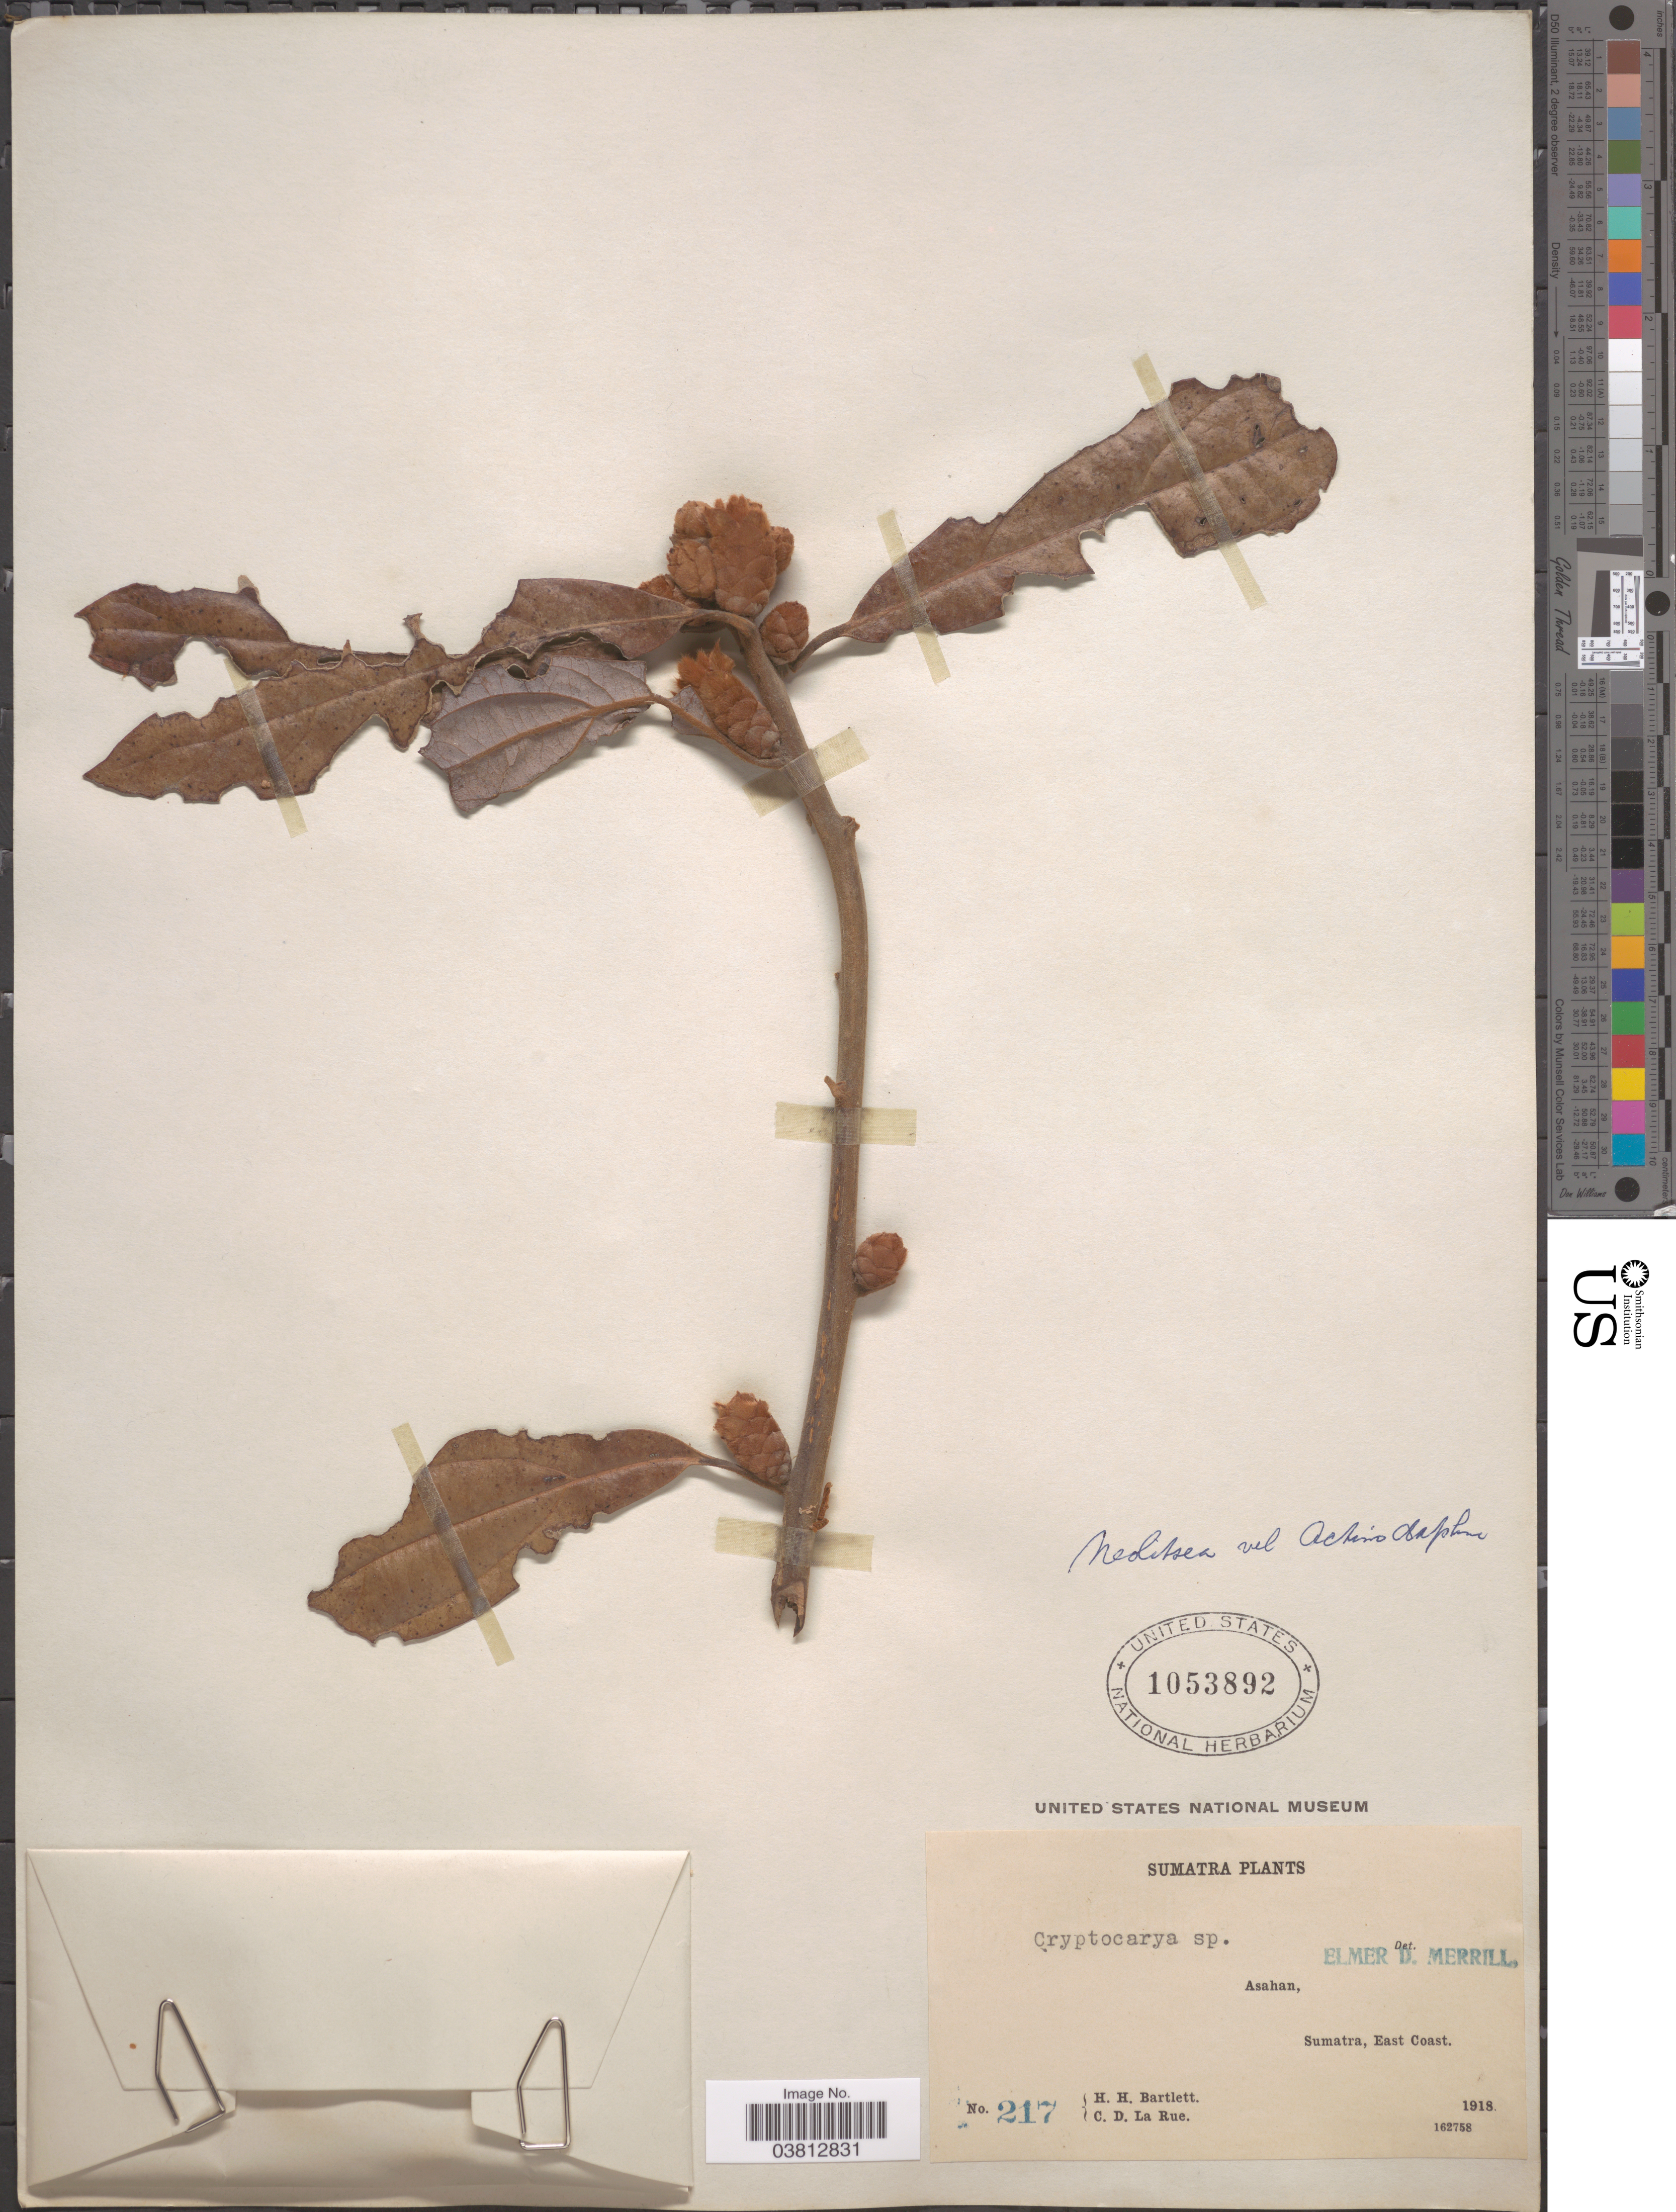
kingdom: Plantae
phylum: Tracheophyta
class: Magnoliopsida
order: Laurales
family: Lauraceae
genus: Neolitsea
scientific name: Neolitsea sp.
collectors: H. H. Bartlett & C. La Rue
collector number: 217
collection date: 1918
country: Indonesia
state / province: Sumatra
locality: Asahan, East Coast.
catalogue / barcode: US 1053892